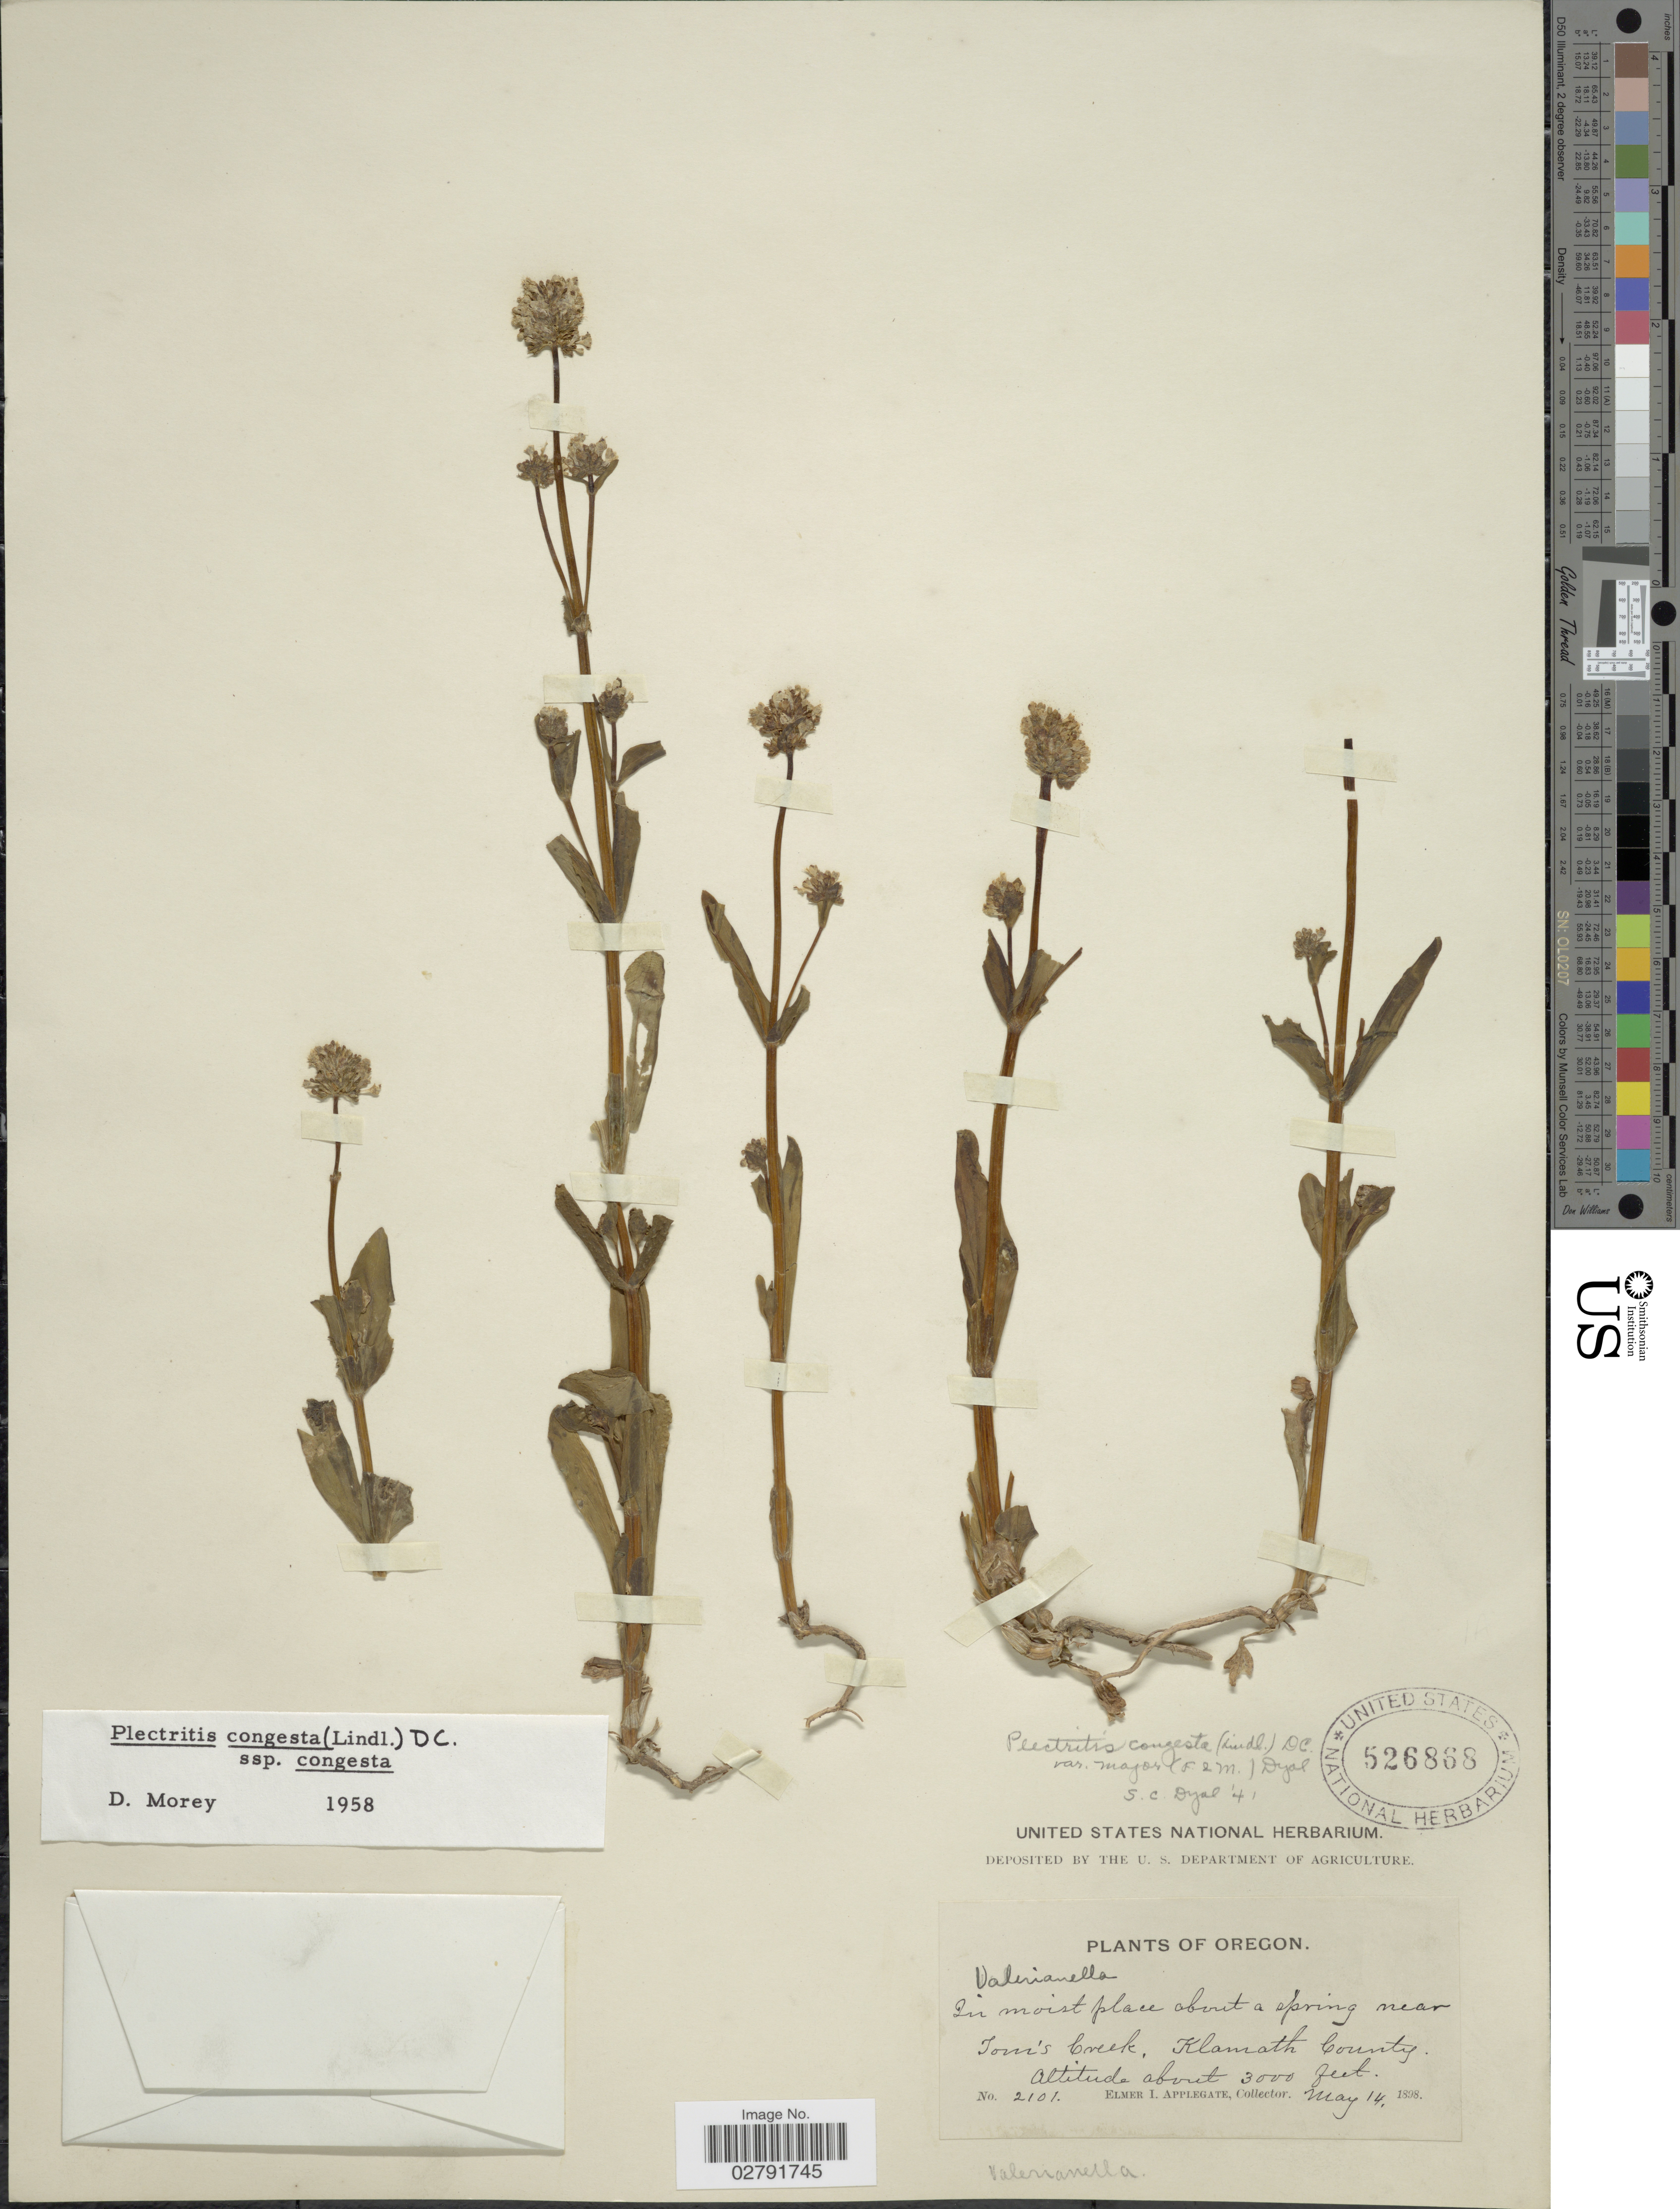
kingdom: Plantae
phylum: Tracheophyta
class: Magnoliopsida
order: Dipsacales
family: Caprifoliaceae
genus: Plectritis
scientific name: Plectritis congesta subsp. congesta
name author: (Lindl.) DC.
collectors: E. I. Applegate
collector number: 2101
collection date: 1898-05-14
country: United States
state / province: Oregon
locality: In moist place about a spring near Tom's Creek, Klamath County.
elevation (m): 914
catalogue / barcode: US 526868